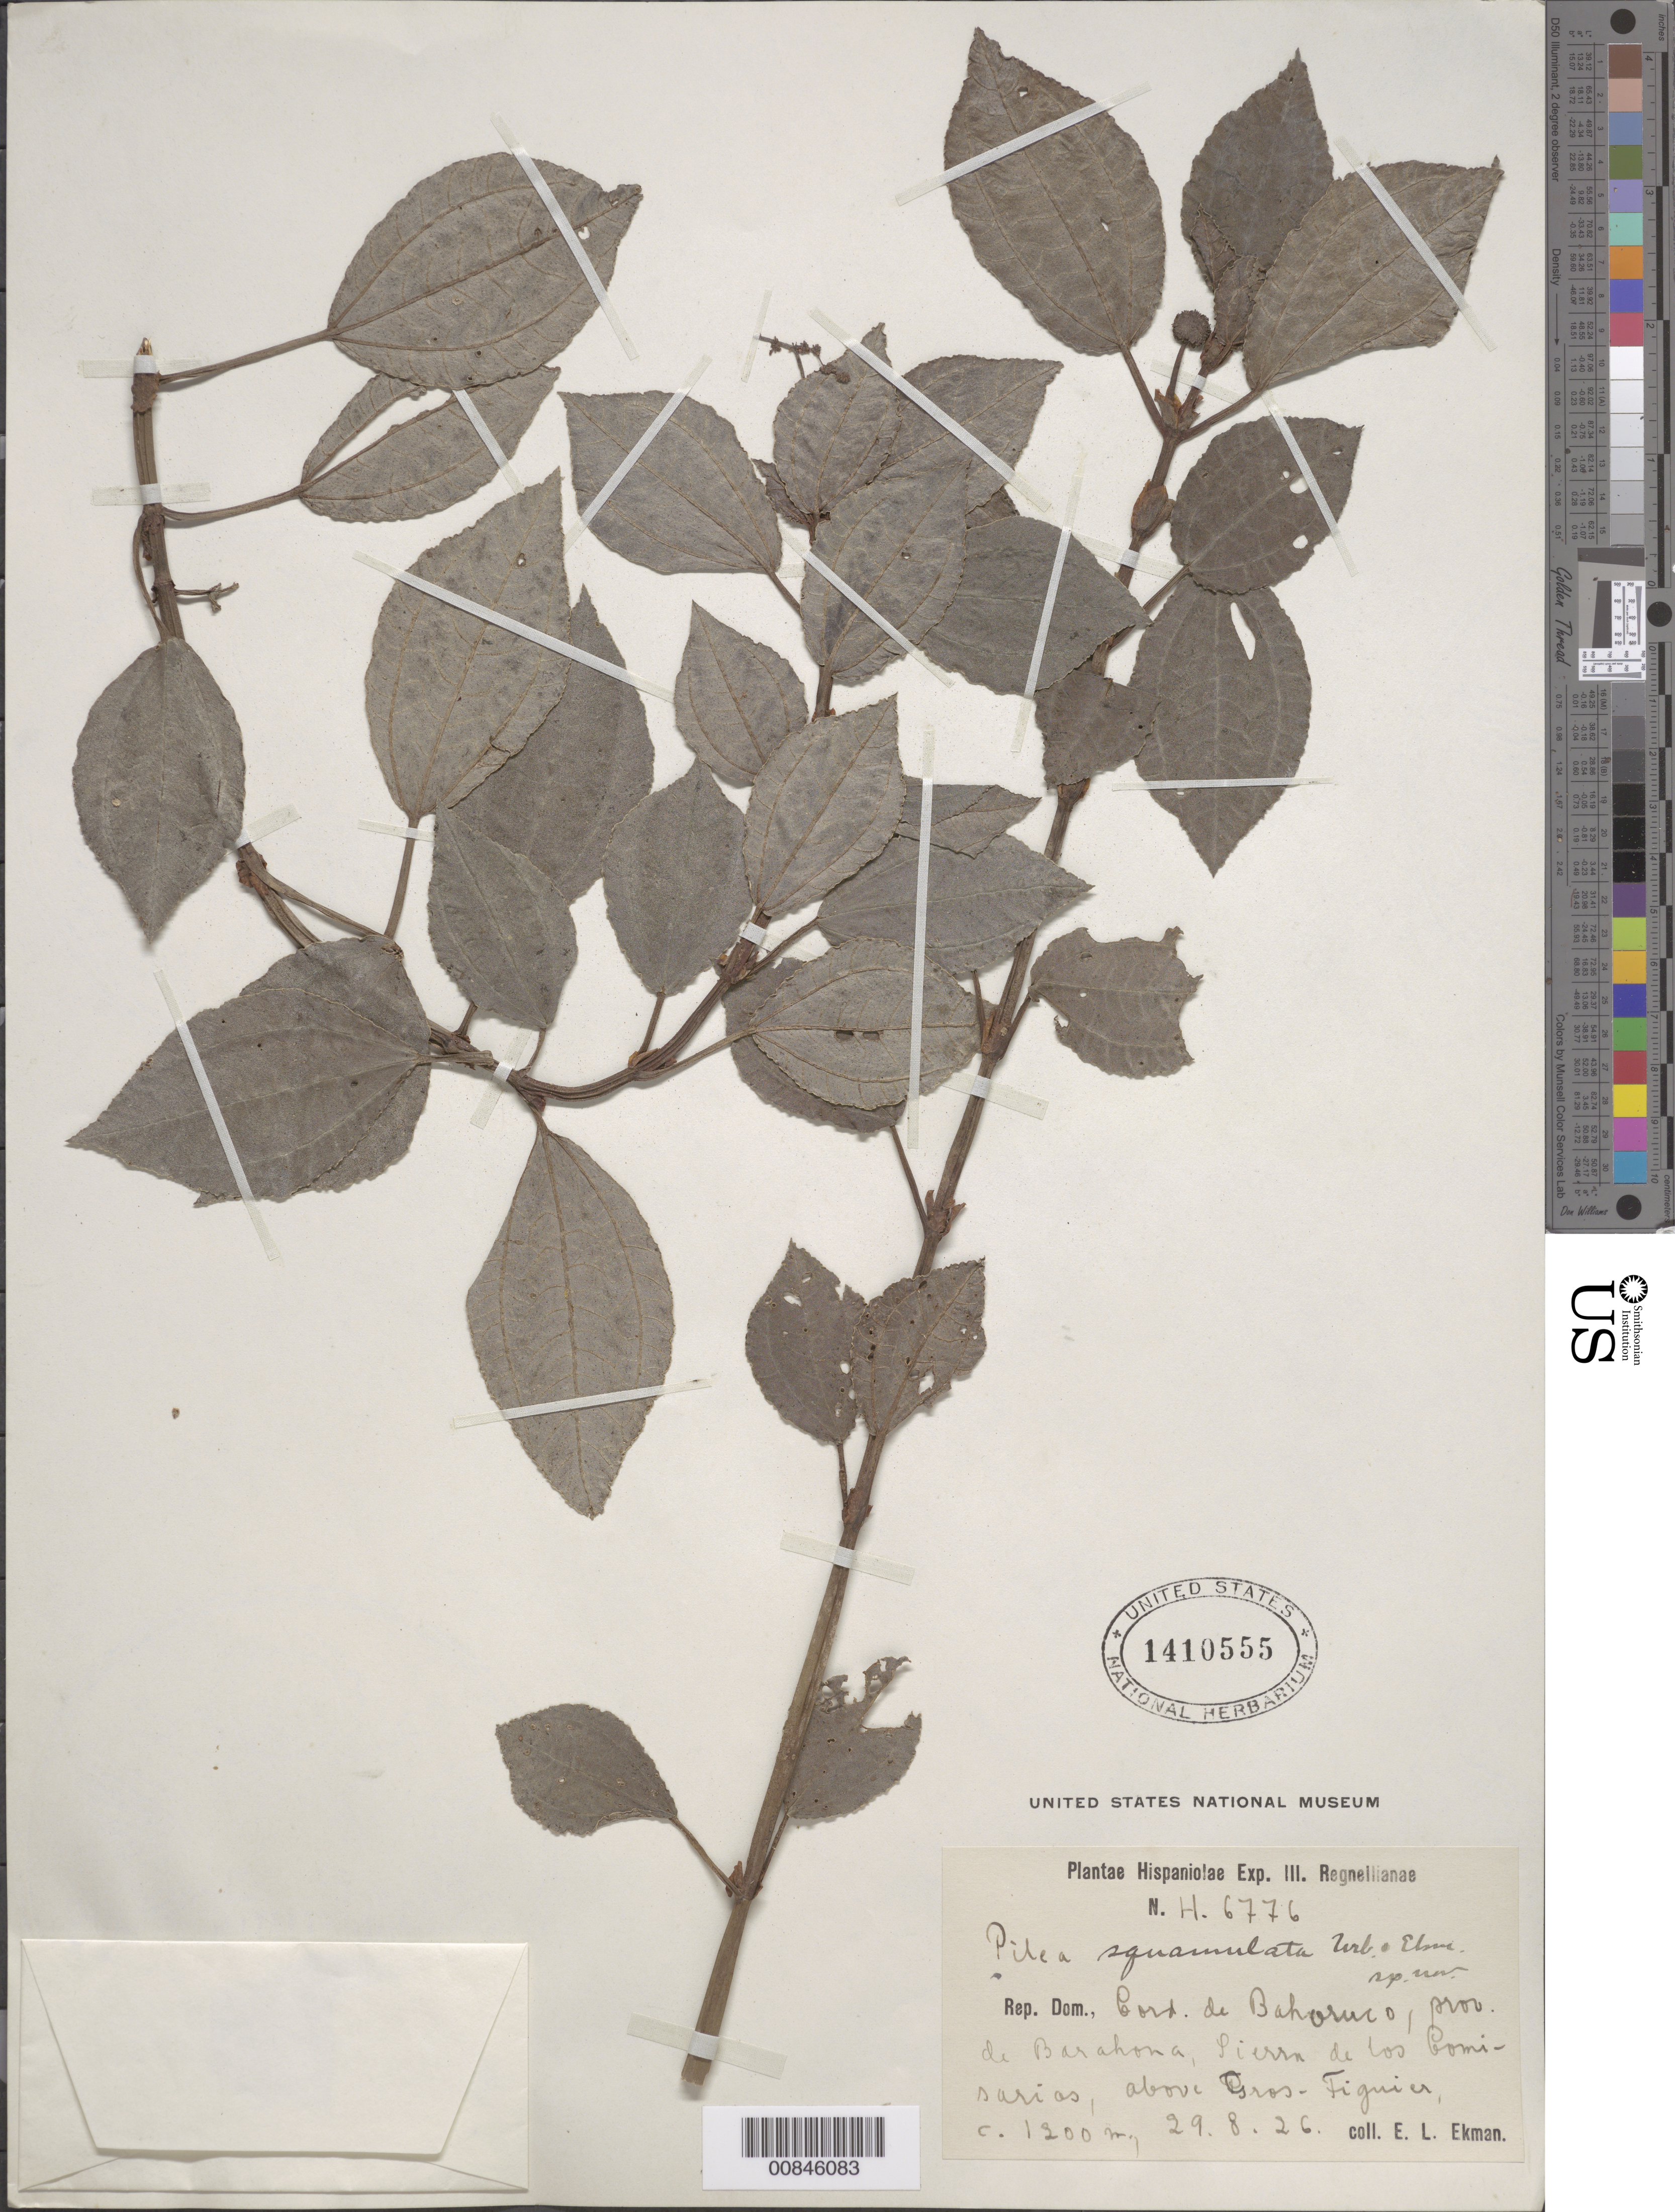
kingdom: Plantae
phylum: Tracheophyta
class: Magnoliopsida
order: Rosales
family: Urticaceae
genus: Pilea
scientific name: Pilea squamulata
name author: Urb. & Ekman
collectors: E. L. Ekman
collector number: H 6776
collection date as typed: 29 Aug 1926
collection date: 1926-08-29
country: Dominican Republic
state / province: Barahona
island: Hispaniola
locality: Cordillera de Bahoruco, Sierra de los Comisarios, above Gros-Figuier.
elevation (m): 1200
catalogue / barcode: US 1410555